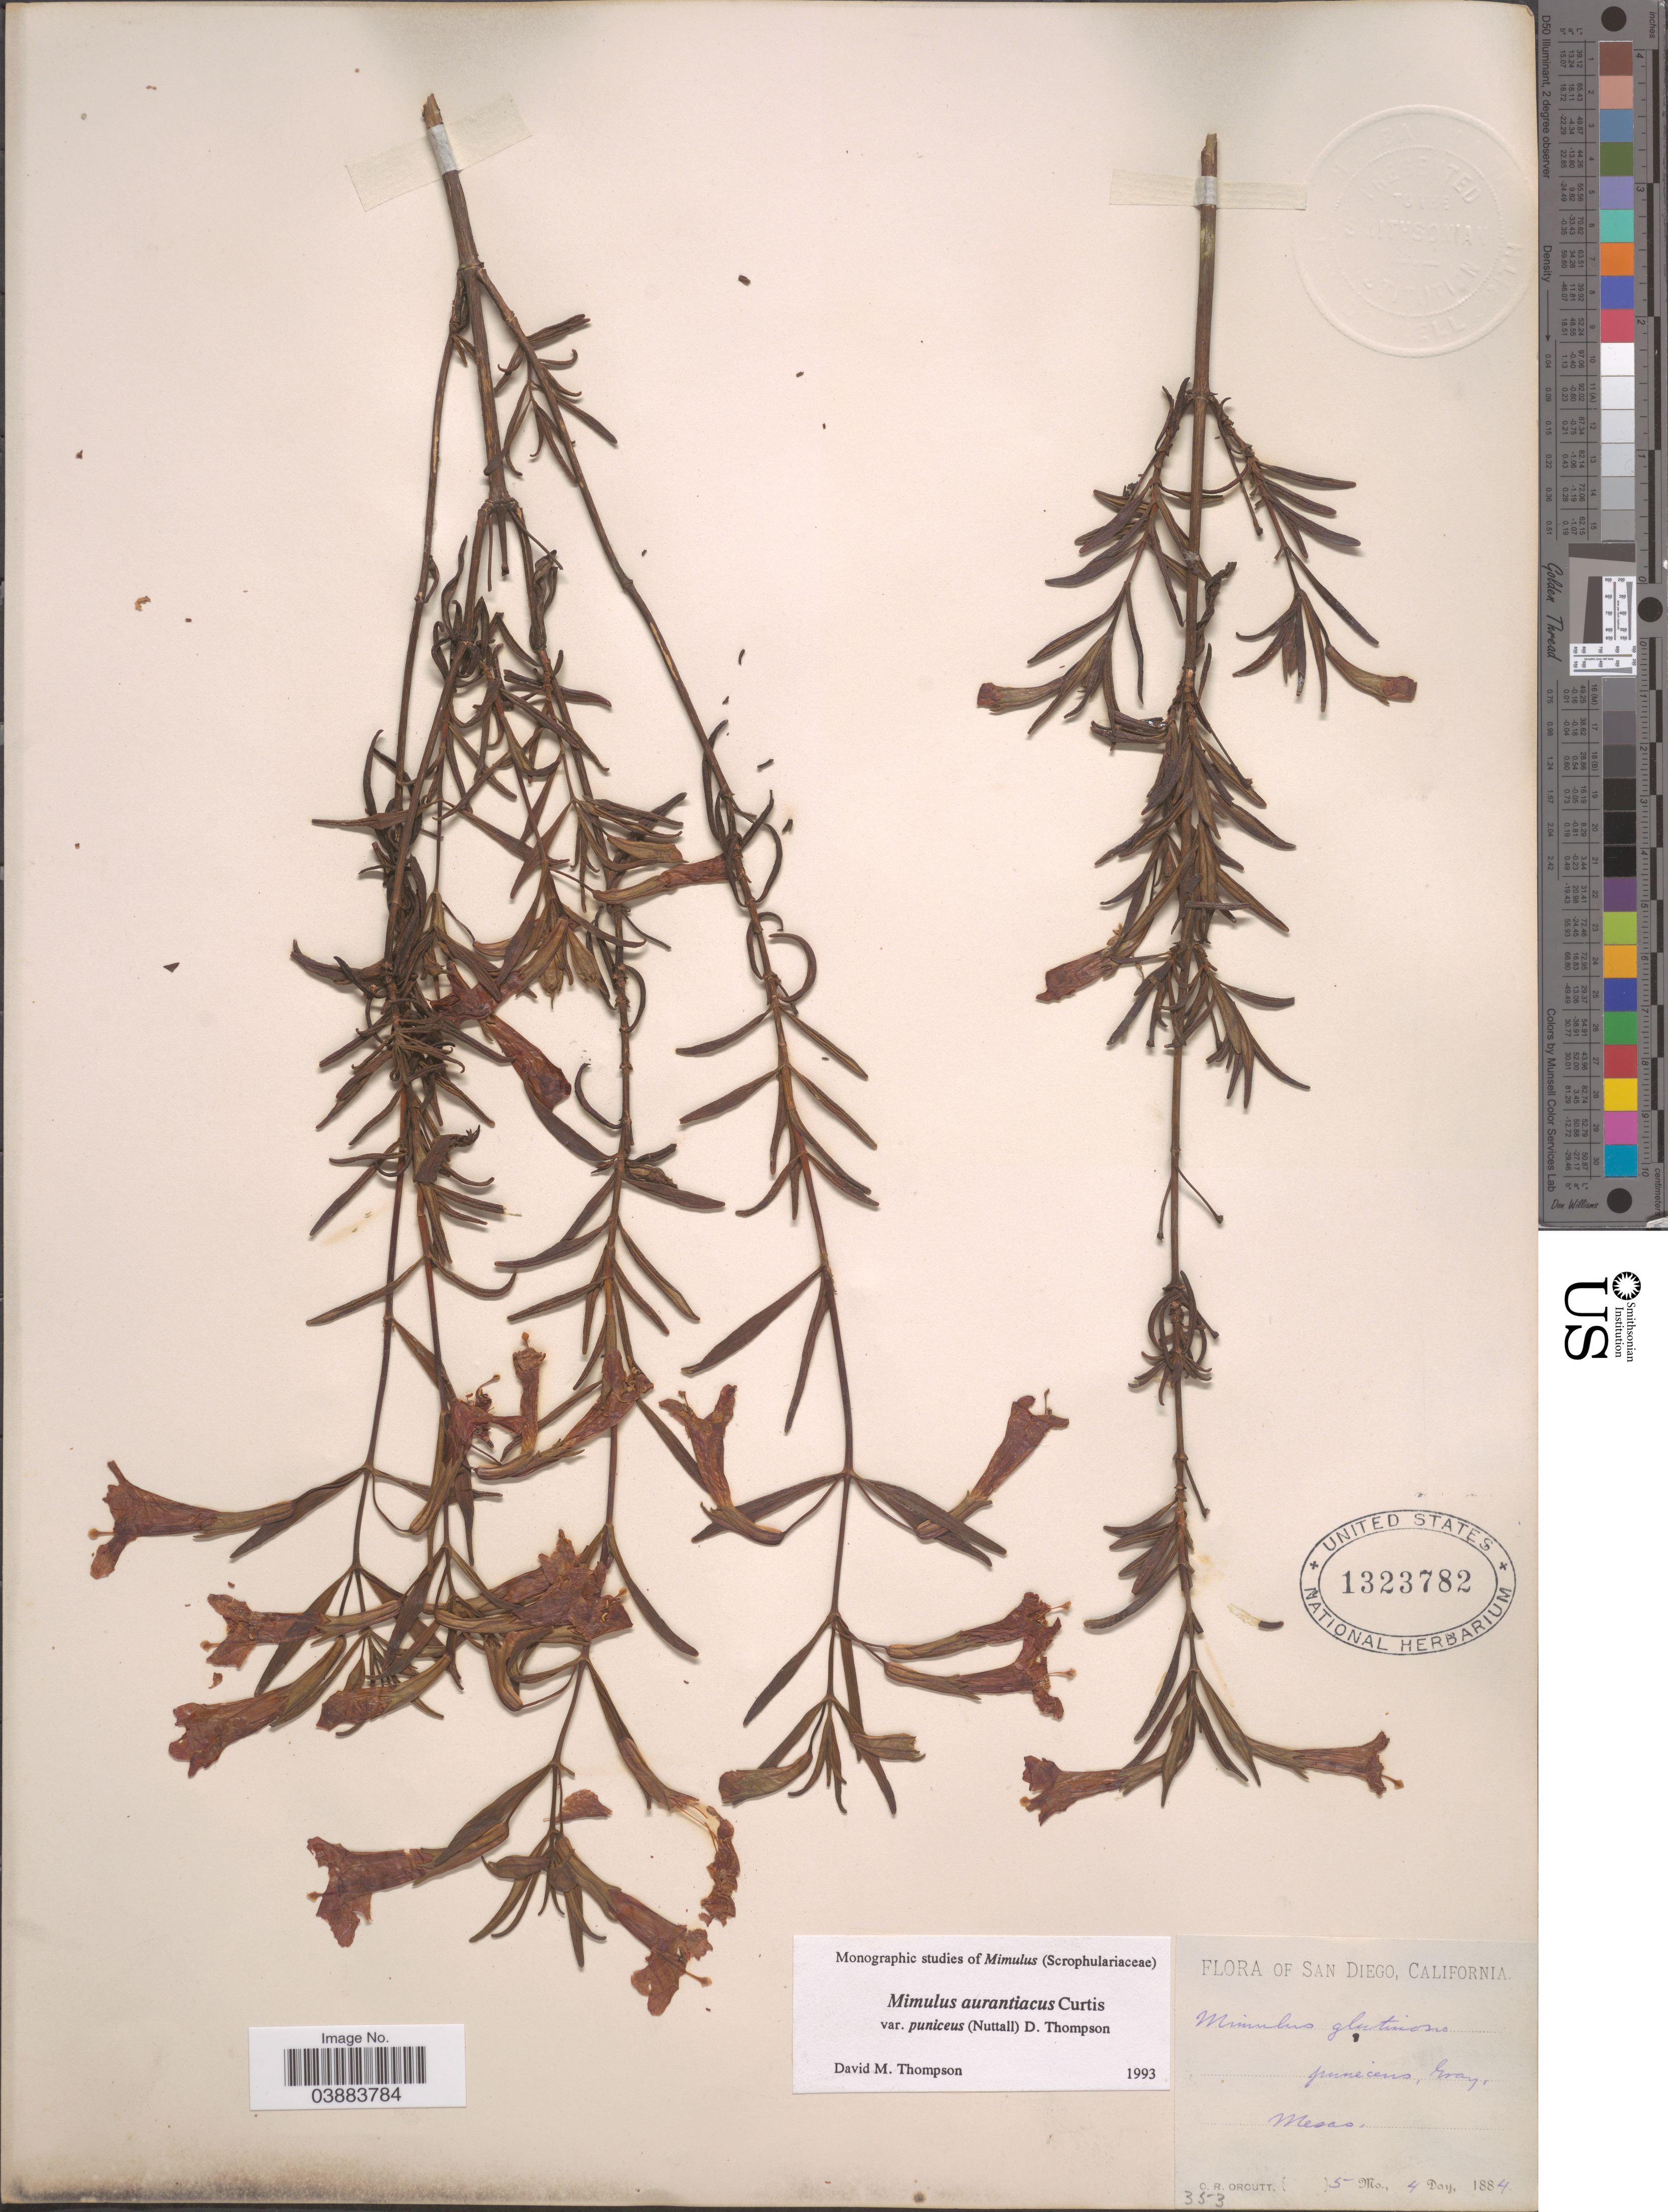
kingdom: Plantae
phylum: Tracheophyta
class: Magnoliopsida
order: Lamiales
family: Phrymaceae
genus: Diplacus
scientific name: Diplacus aurantiacus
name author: (Curtis) Jeps.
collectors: C. R. Orcutt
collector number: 353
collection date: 1884-05-04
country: United States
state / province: California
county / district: San Diego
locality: San Diego. Mesas.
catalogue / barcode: US 1323782